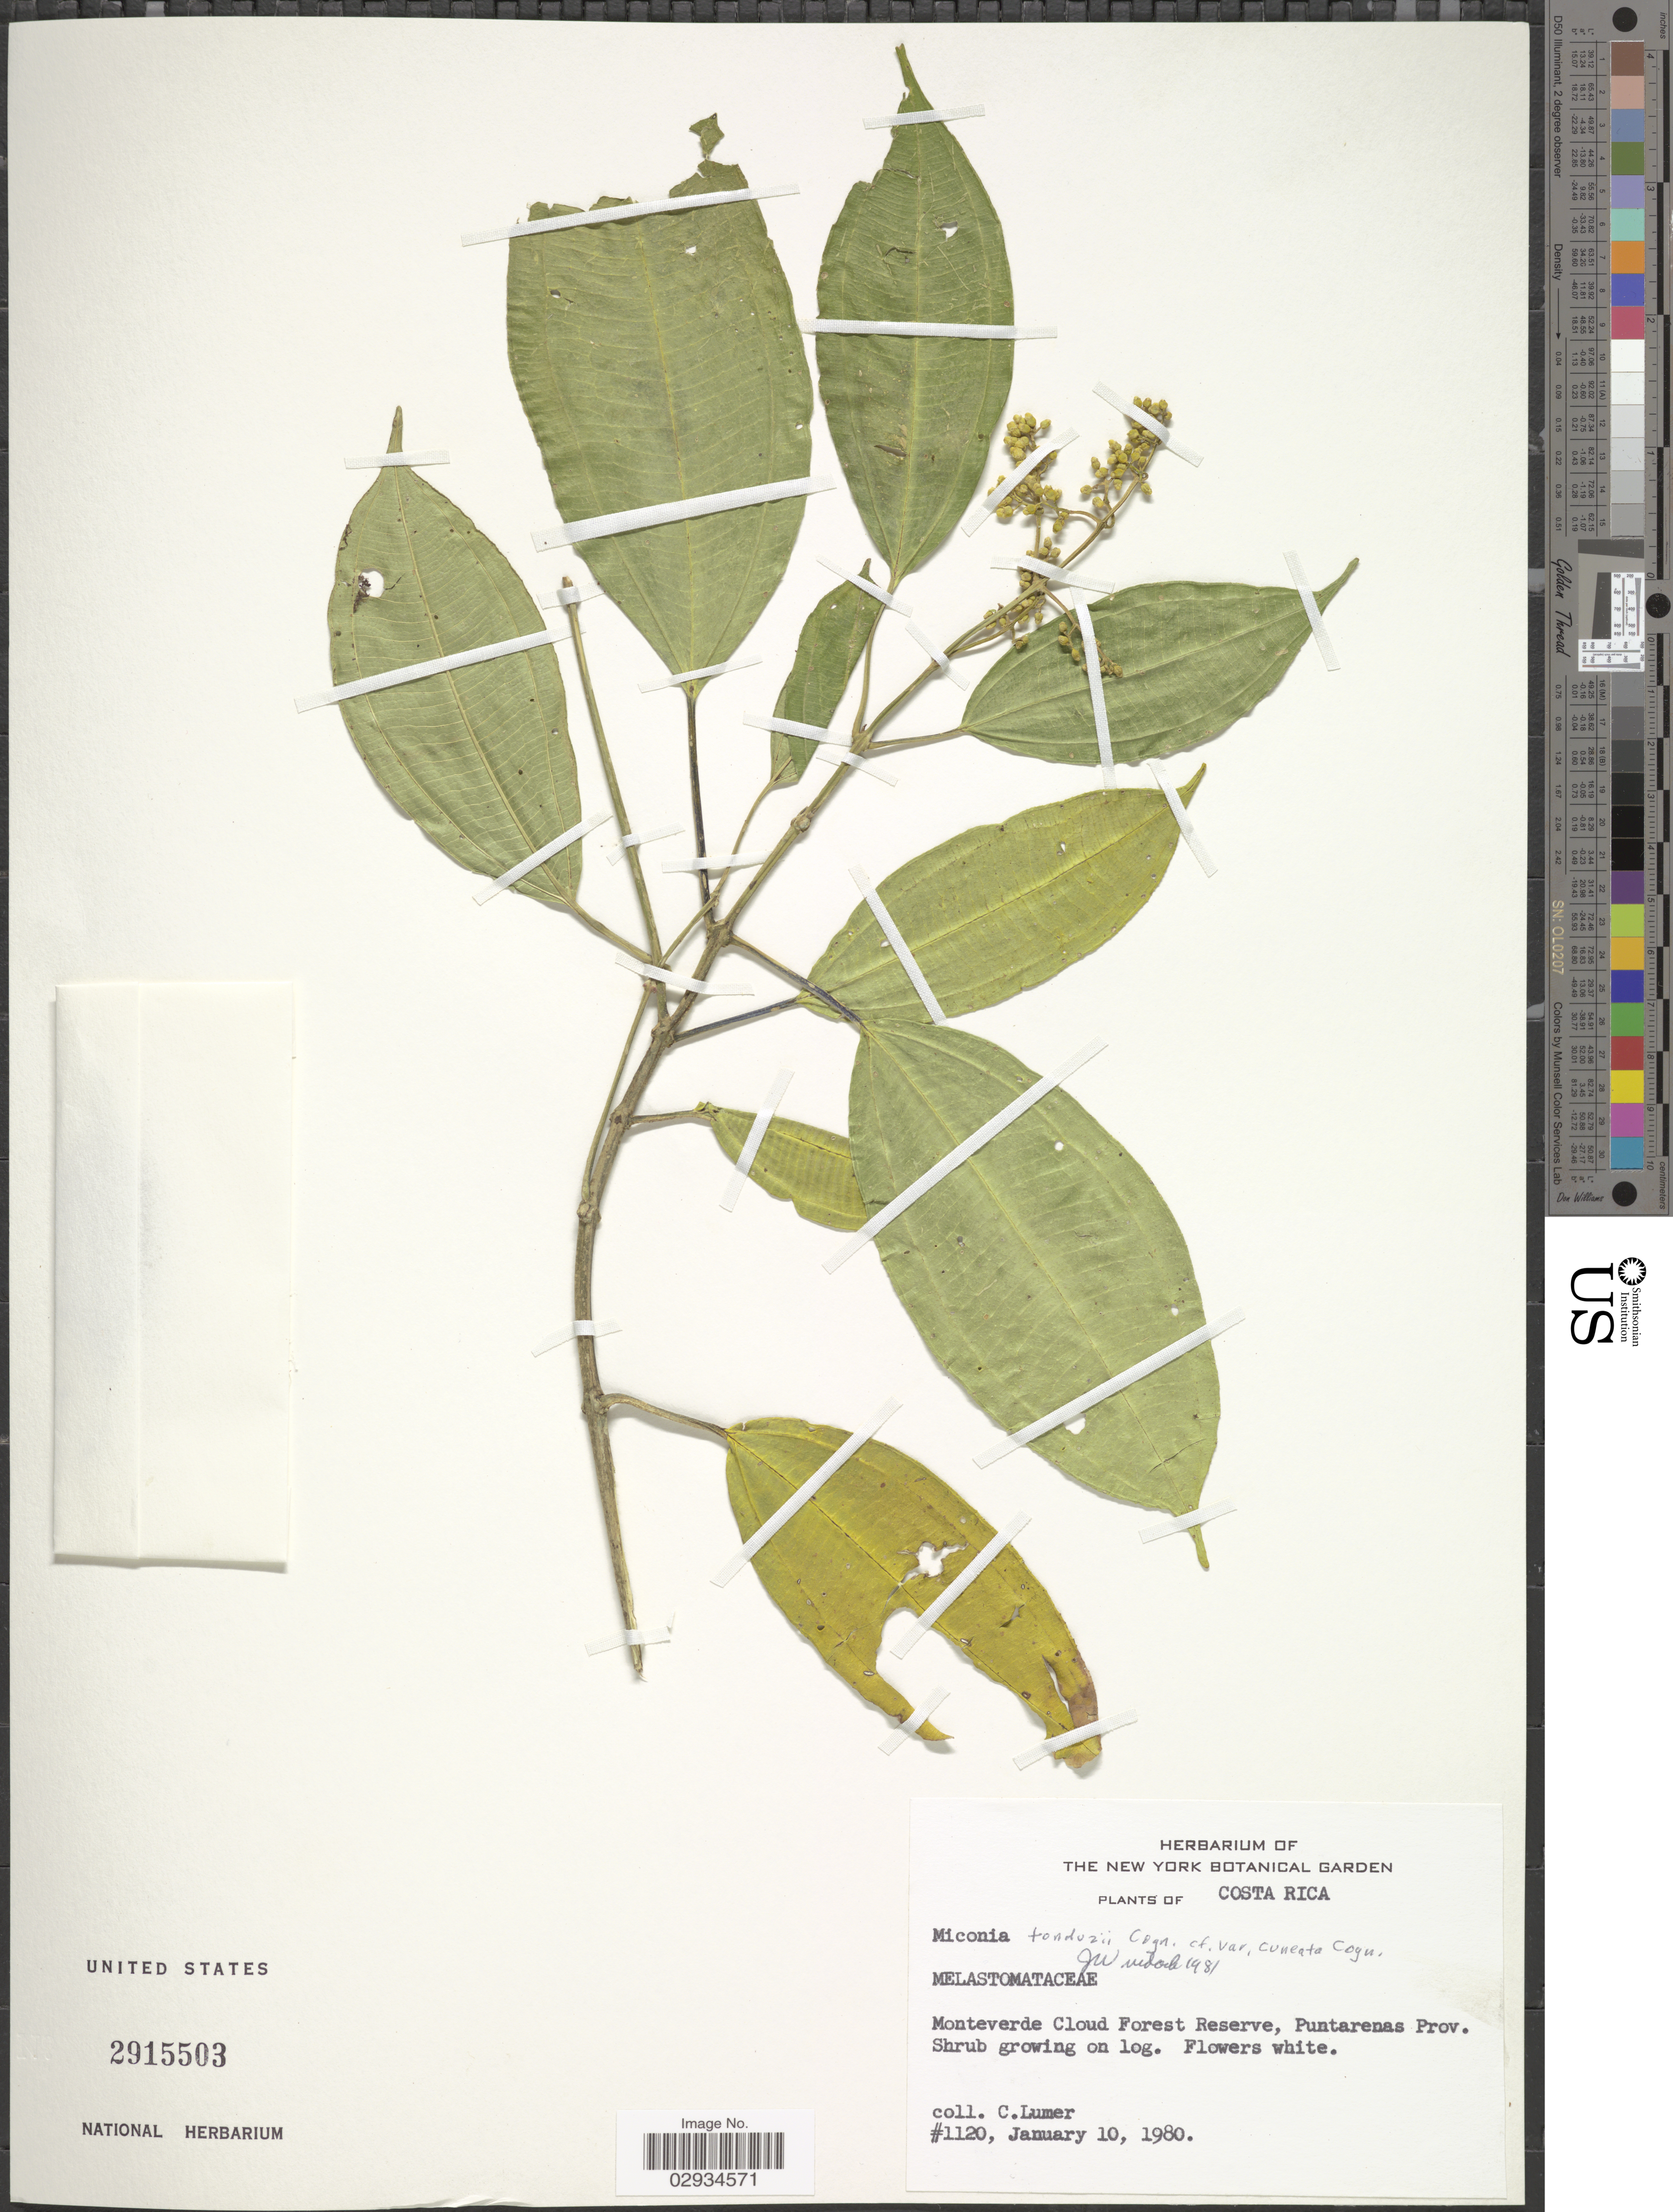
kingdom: Plantae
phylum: Tracheophyta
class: Magnoliopsida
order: Myrtales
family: Melastomataceae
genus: Miconia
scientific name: Miconia tonduzii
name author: Cogn. in A. DC.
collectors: C. Lumer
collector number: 1120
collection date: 1980-01-10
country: Costa Rica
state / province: Puntarenas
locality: Monteverde Cloud Forest Reserve.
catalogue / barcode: US 2915503